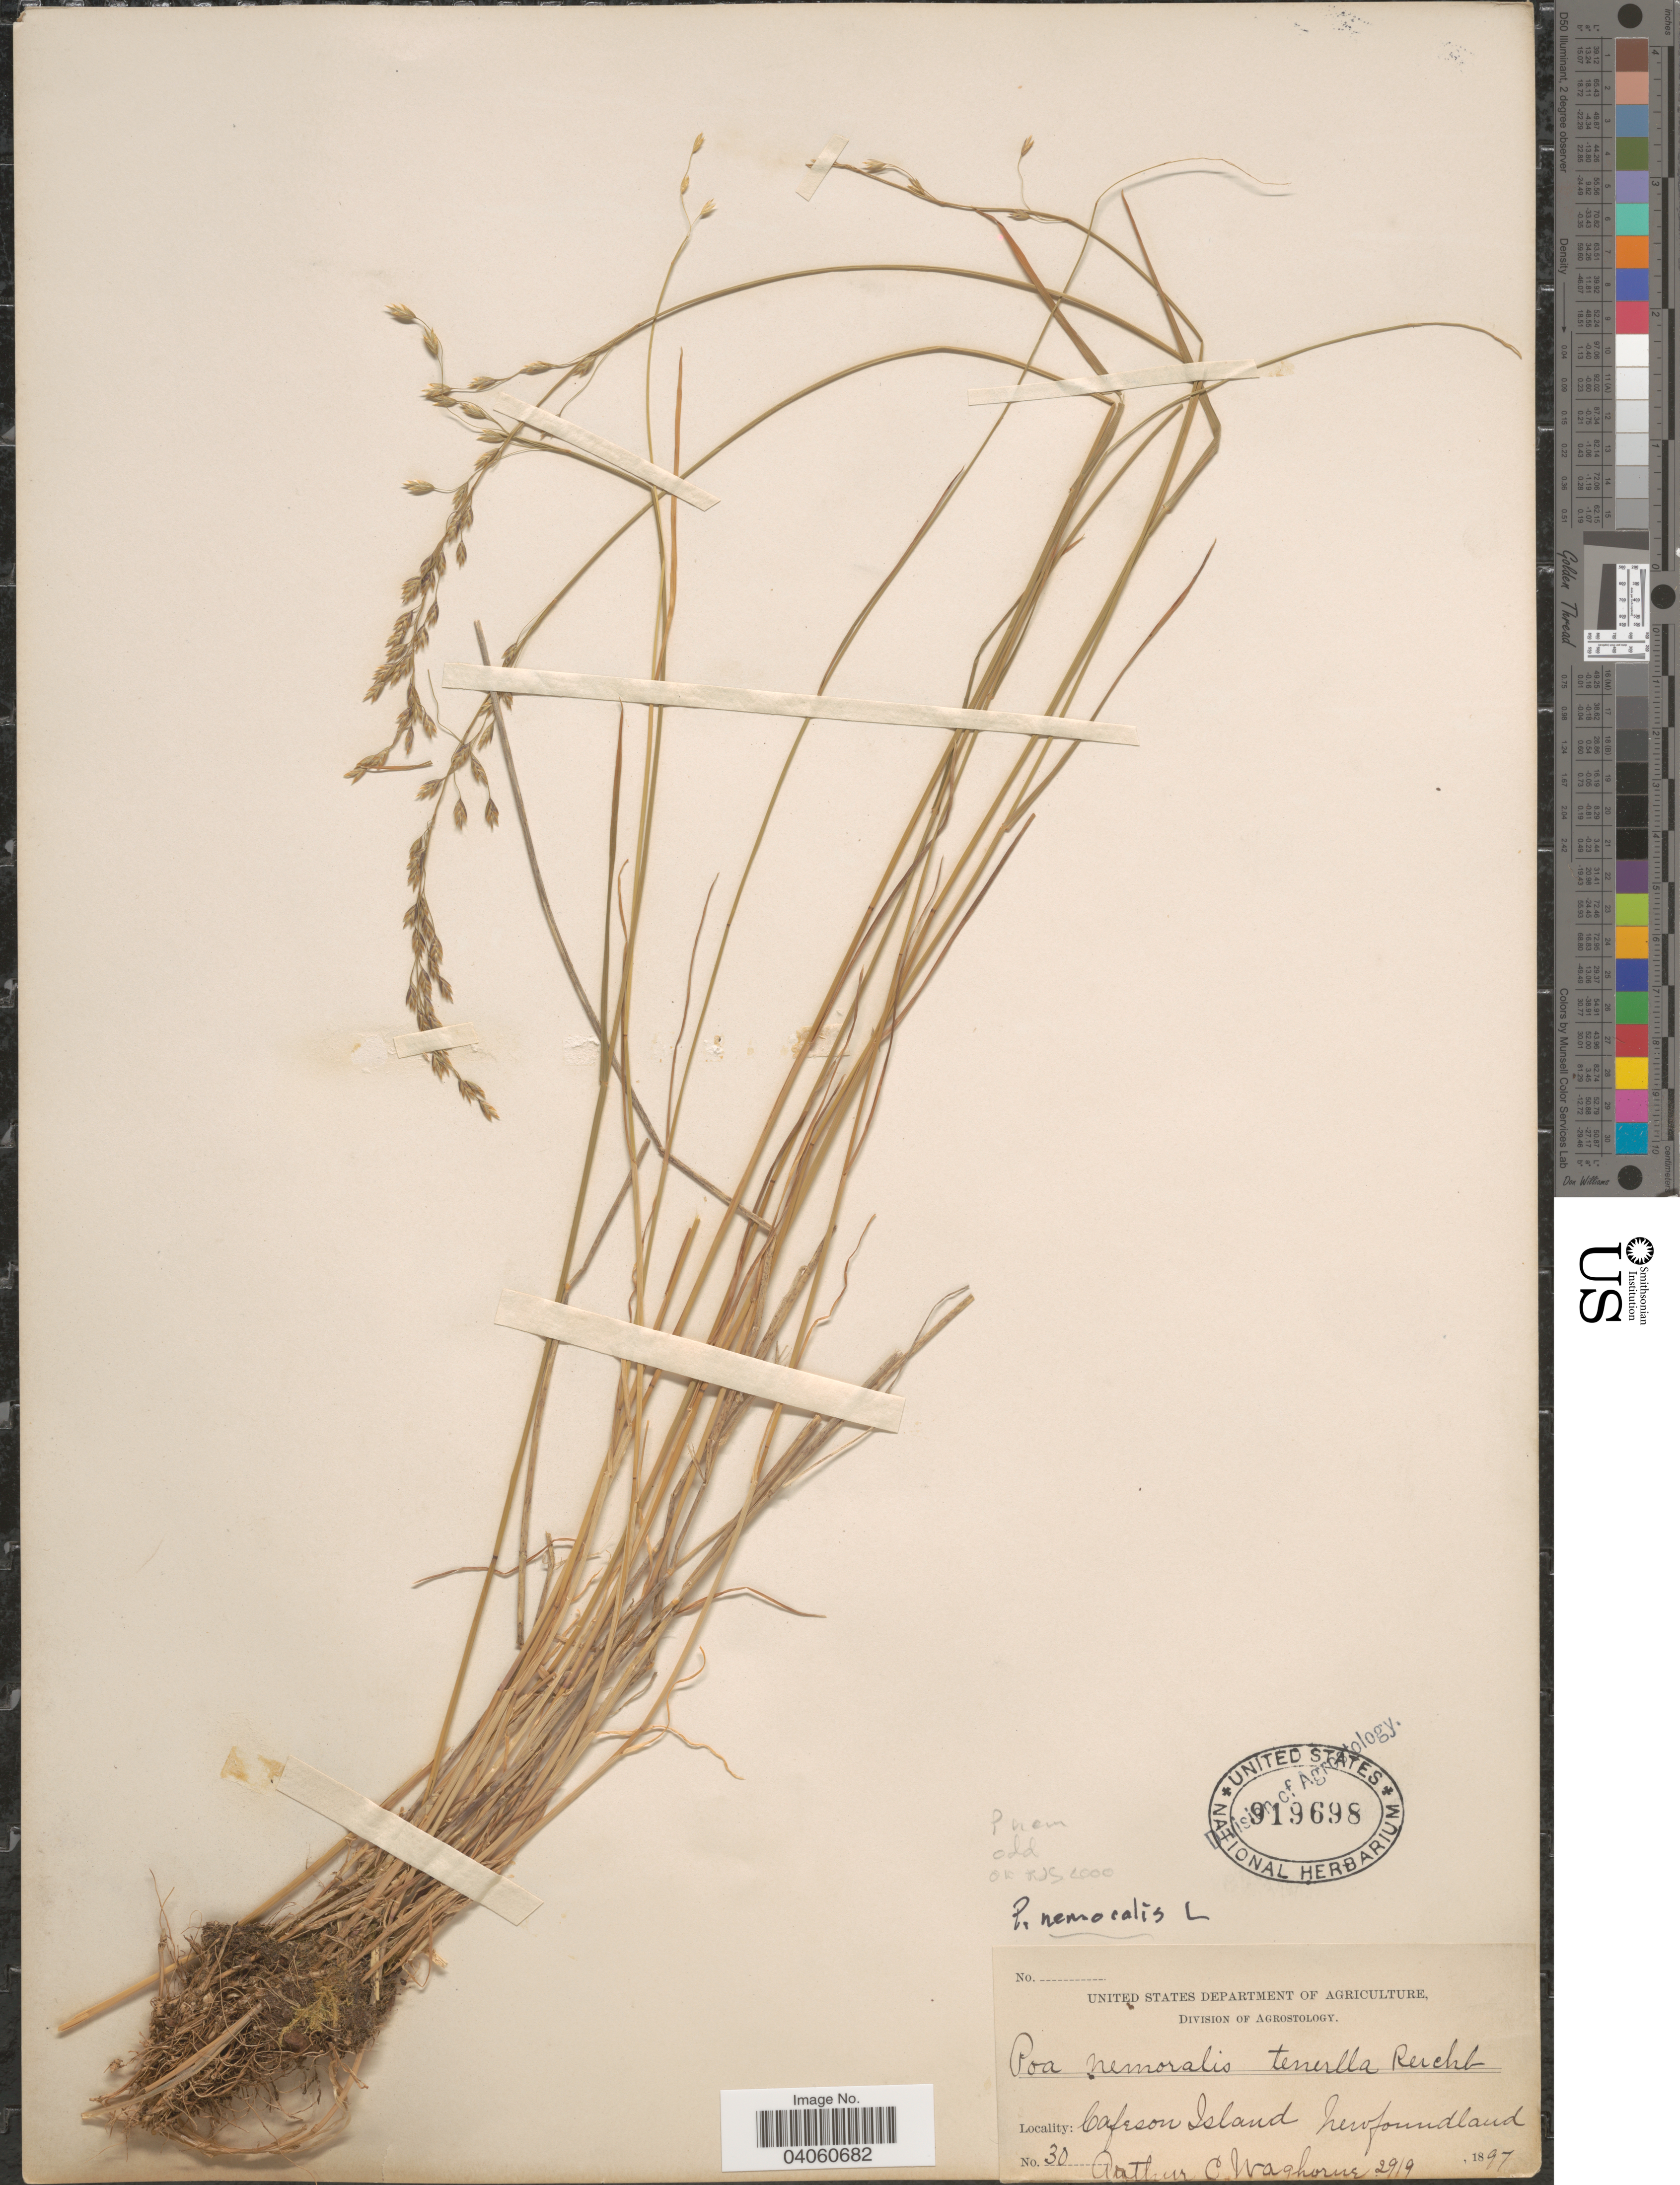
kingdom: Plantae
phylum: Tracheophyta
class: Liliopsida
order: Poales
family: Poaceae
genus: Poa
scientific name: Poa nemoralis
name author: L.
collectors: A. Waghorne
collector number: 30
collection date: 1897-09-29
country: Canada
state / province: Newfoundland and Labrador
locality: Cafeson Island.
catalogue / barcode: US 919698